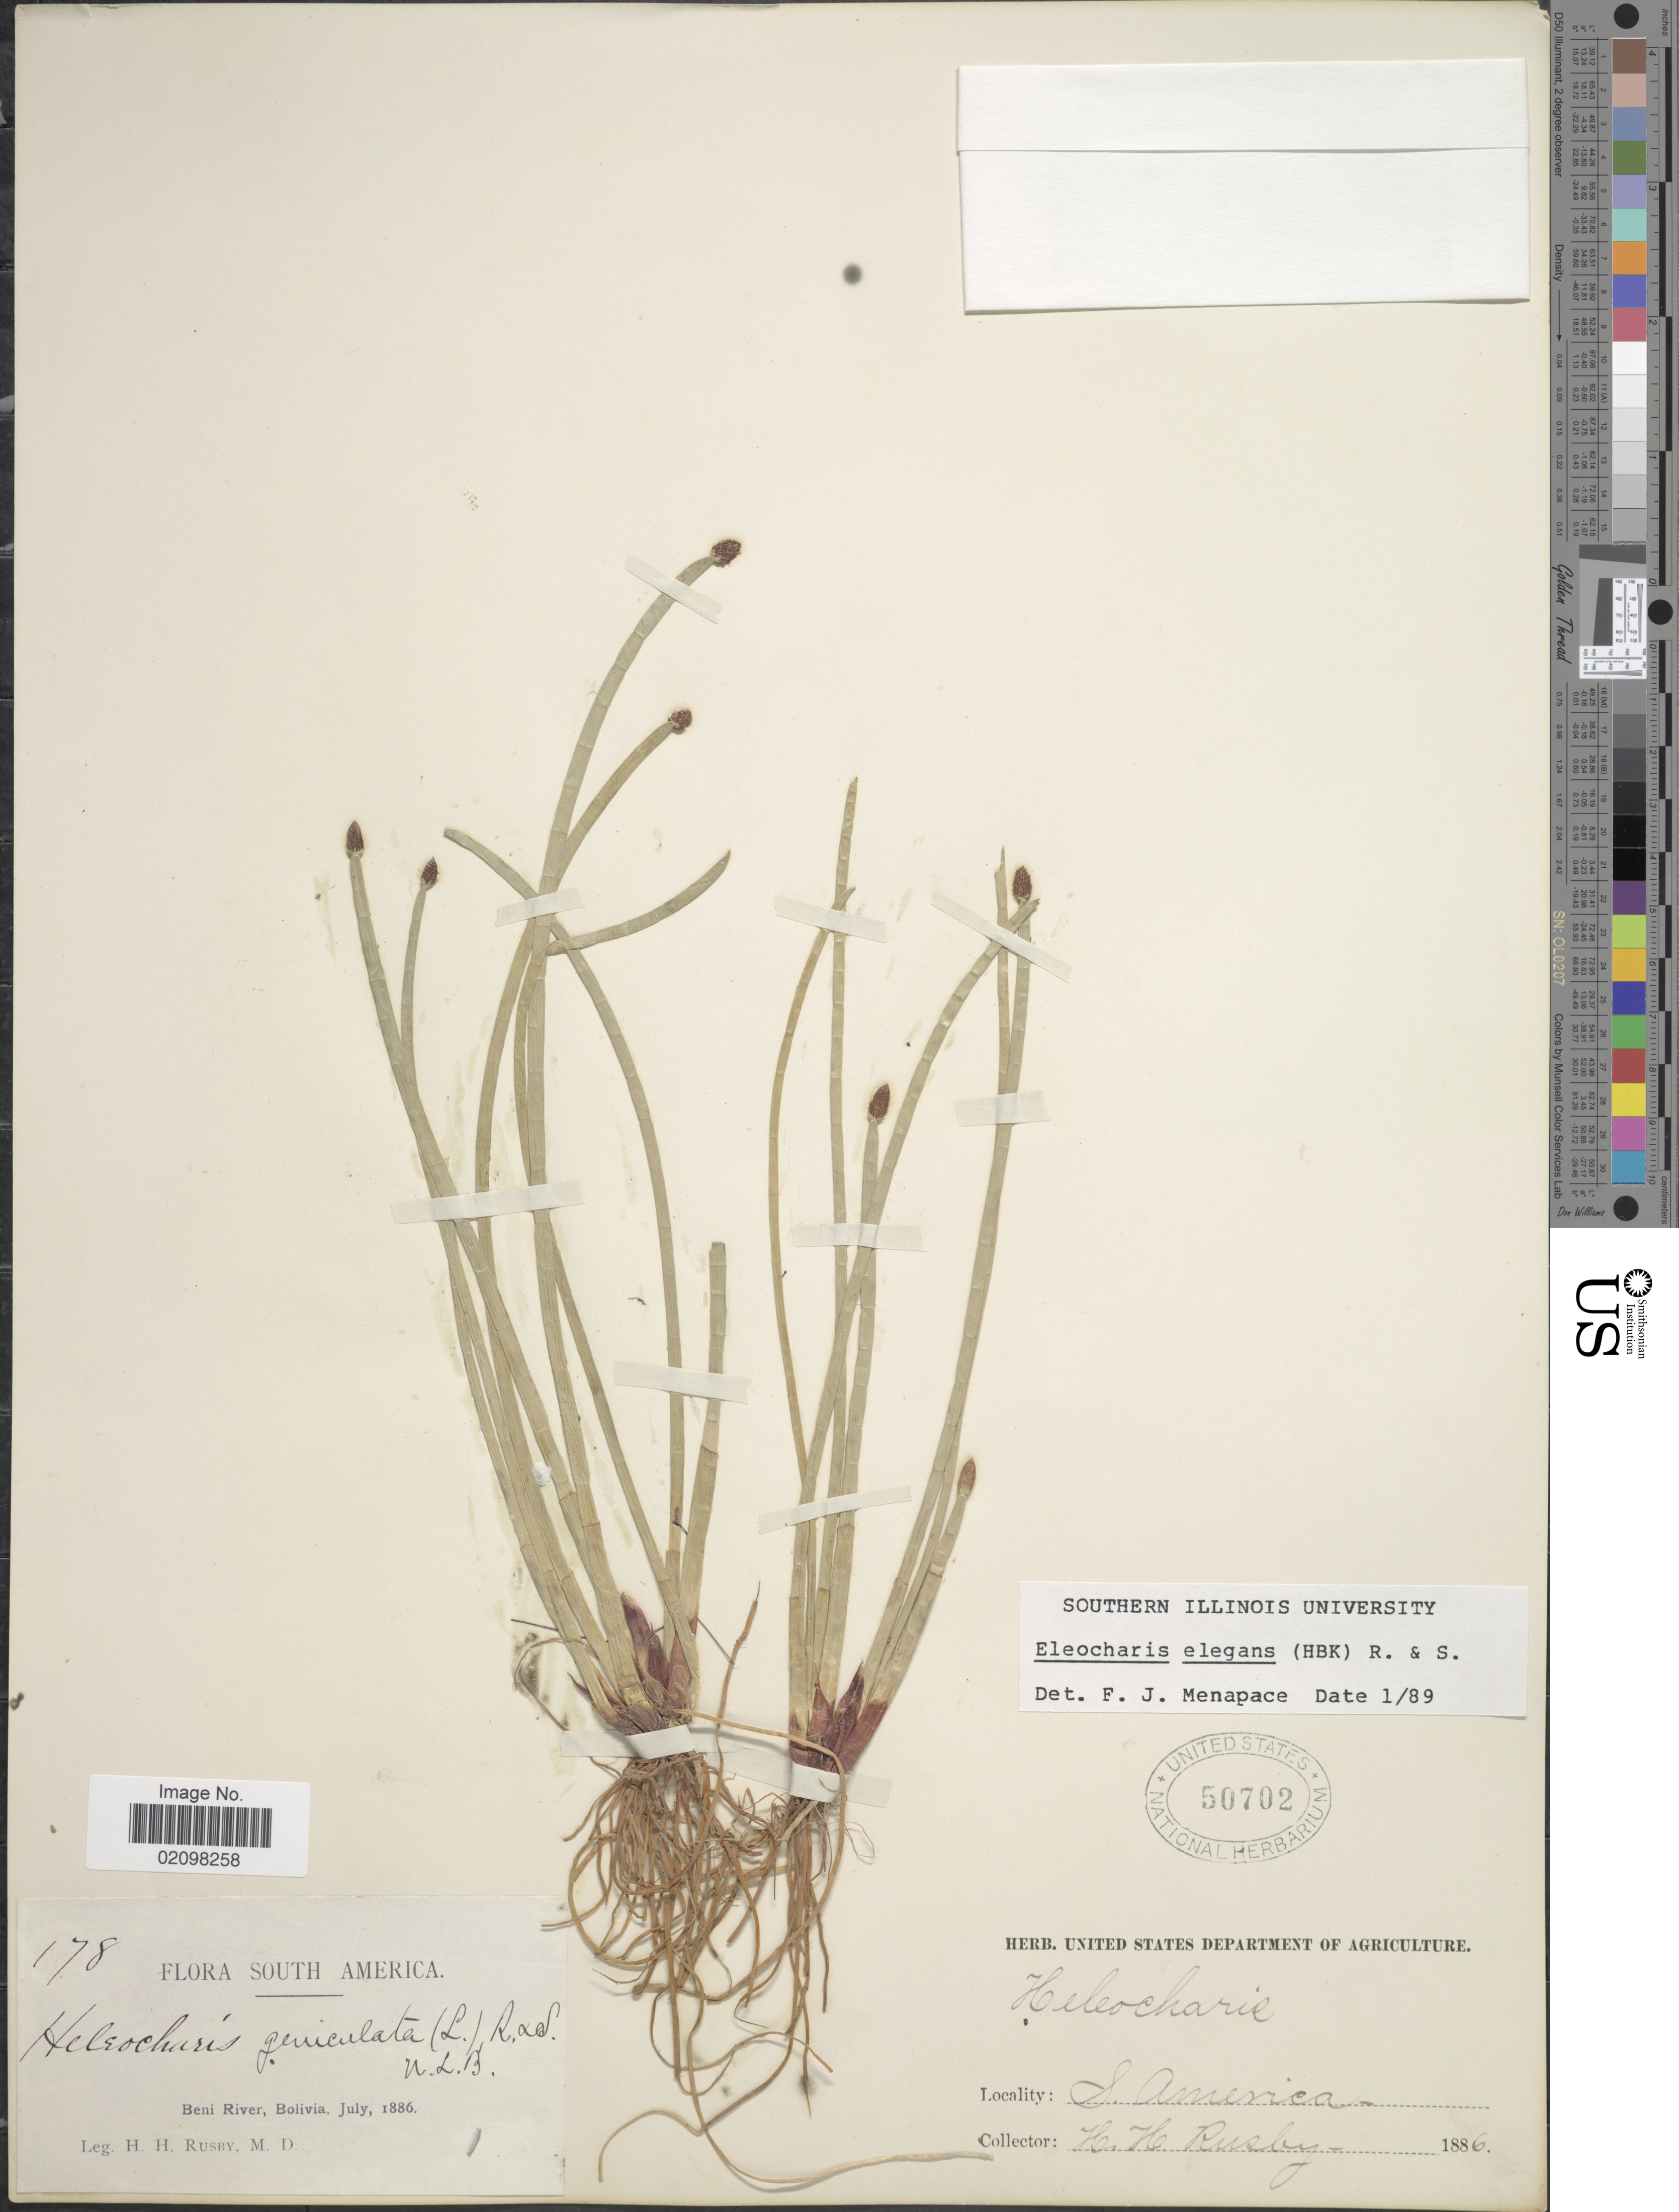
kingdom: Plantae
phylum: Tracheophyta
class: Liliopsida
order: Poales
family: Cyperaceae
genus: Eleocharis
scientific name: Eleocharis elegans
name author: (Kunth) Roem. & Schult.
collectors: H. H. Rusby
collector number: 178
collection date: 1886-07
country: Bolivia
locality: Beni River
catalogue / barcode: US 50702